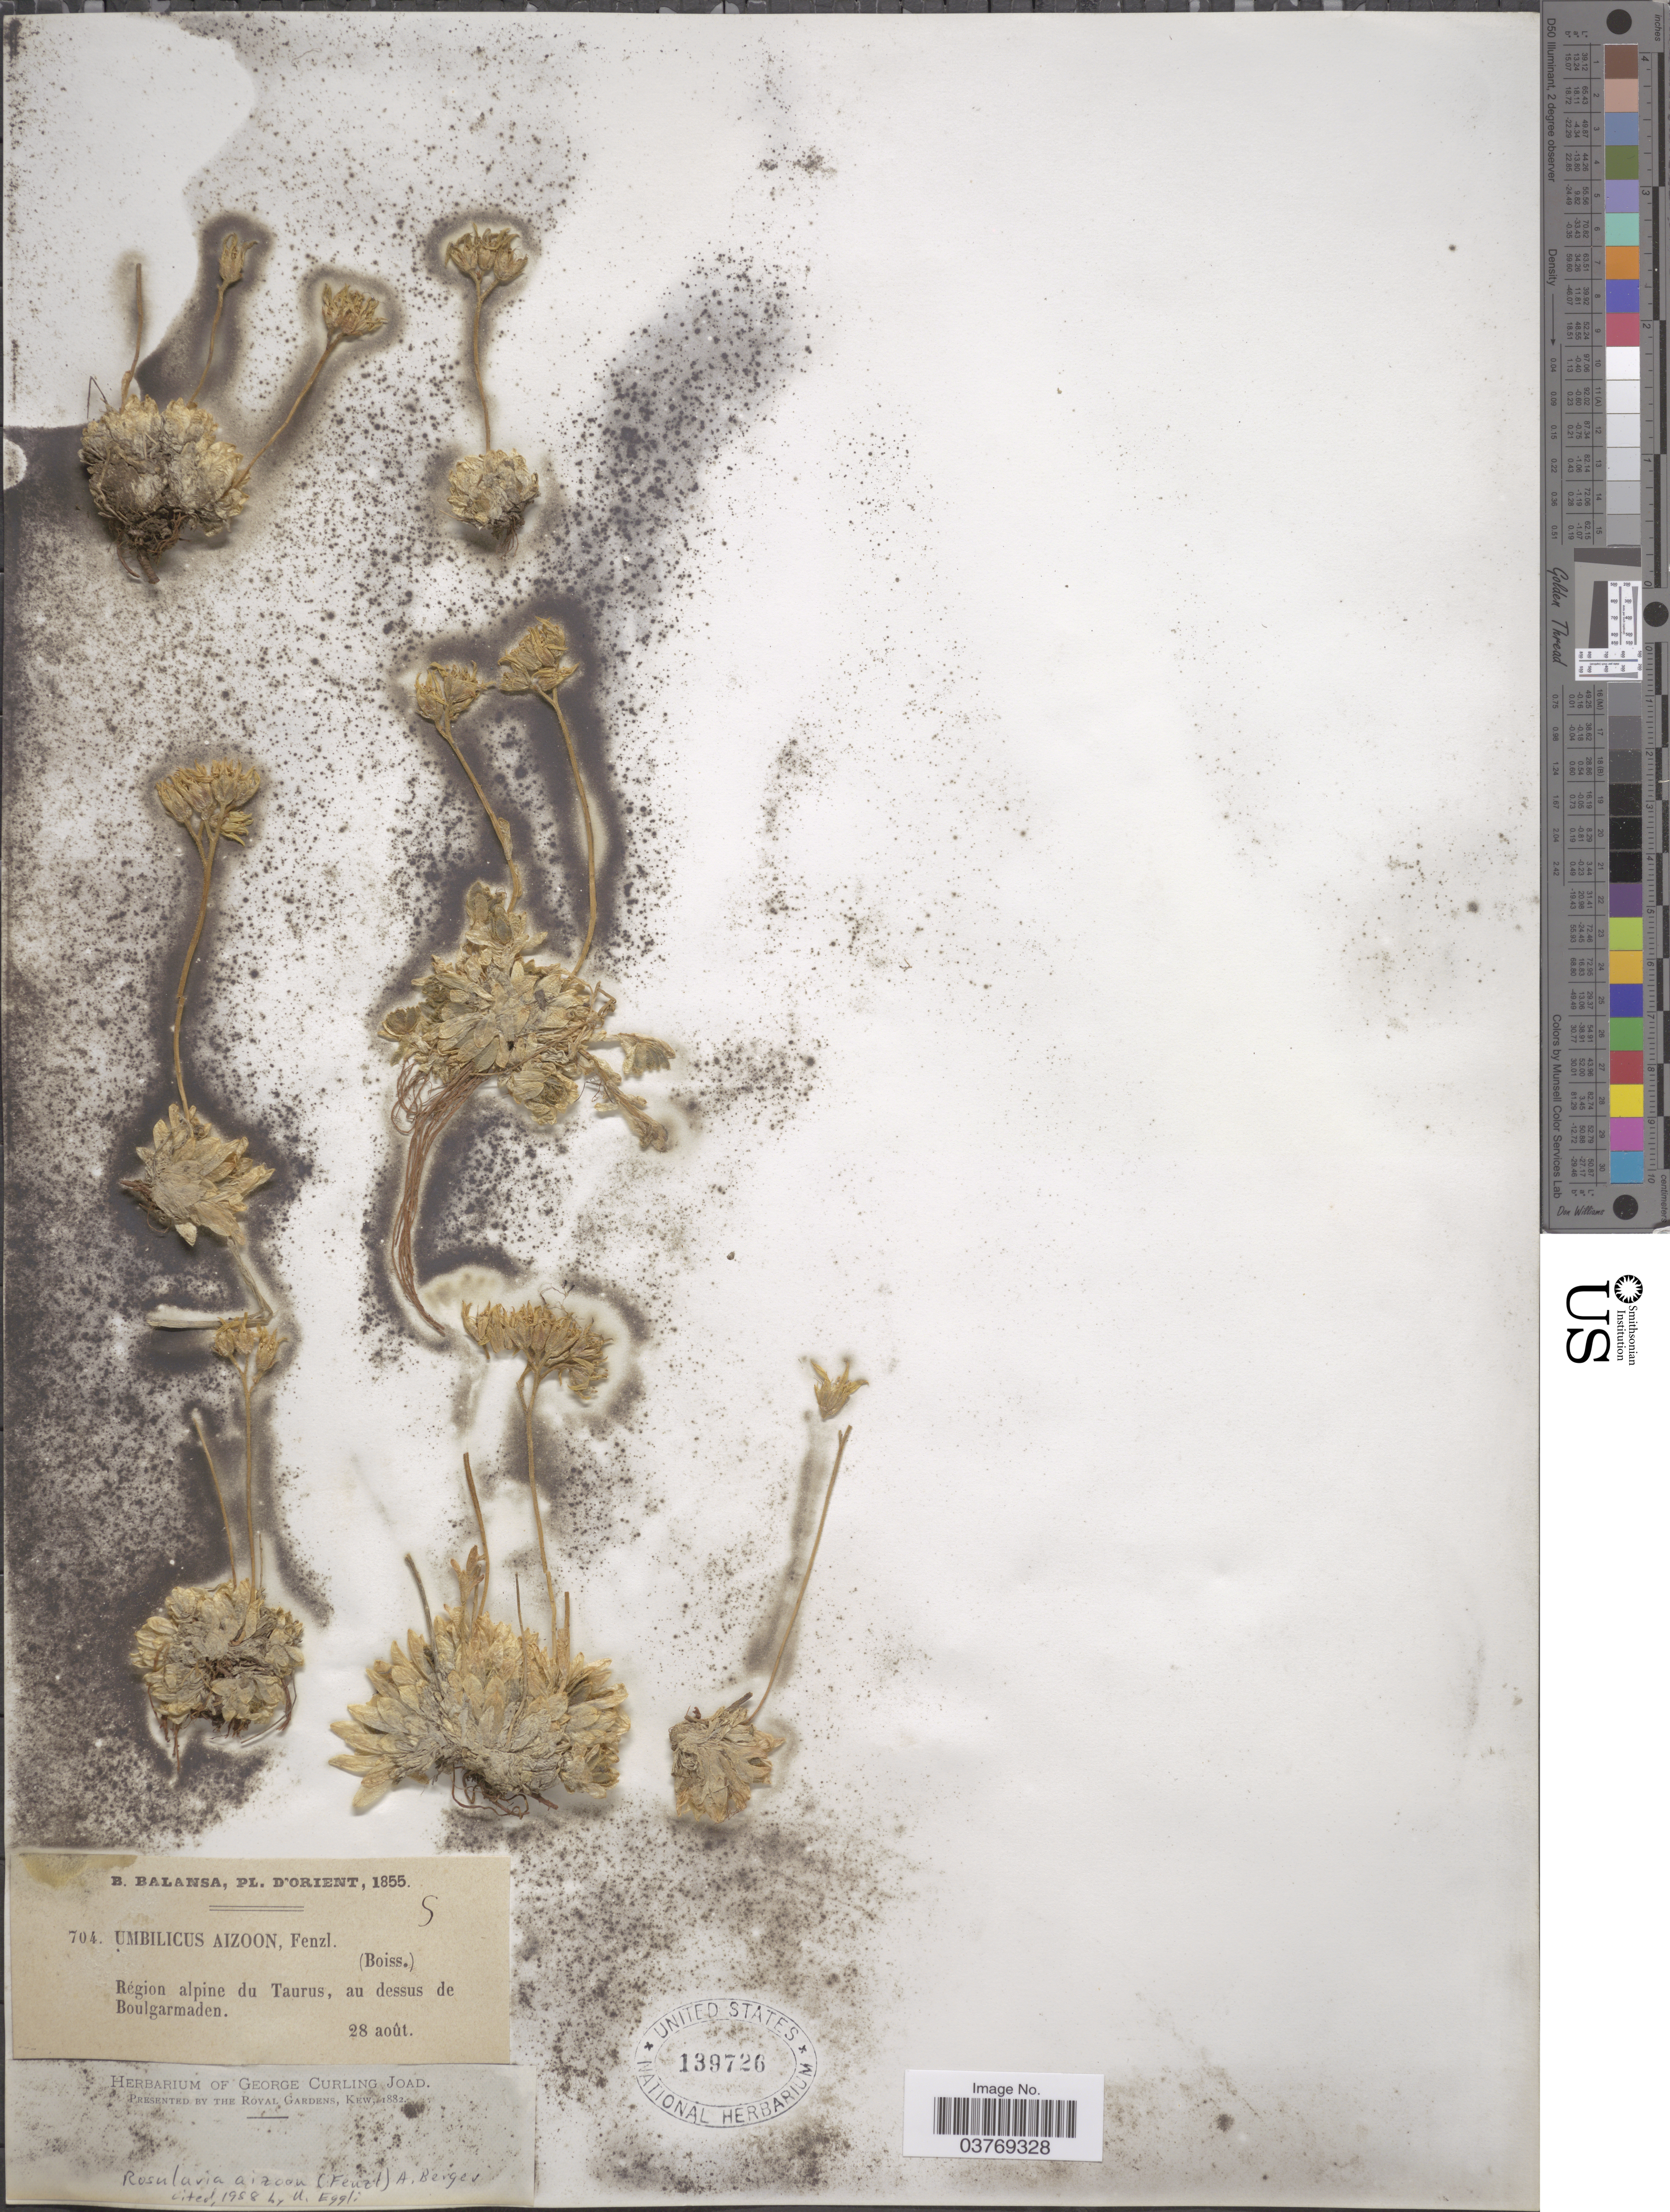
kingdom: Plantae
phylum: Tracheophyta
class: Magnoliopsida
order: Saxifragales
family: Crassulaceae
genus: Chaloupkaea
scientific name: Chaloupkaea aizoon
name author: (Fenzl) Niederle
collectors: B. Balansa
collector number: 704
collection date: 1855-08-28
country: Turkey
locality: D'Orient. Région alpine du Taurus, au dessus de Boulgarmaden.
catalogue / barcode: US 139726